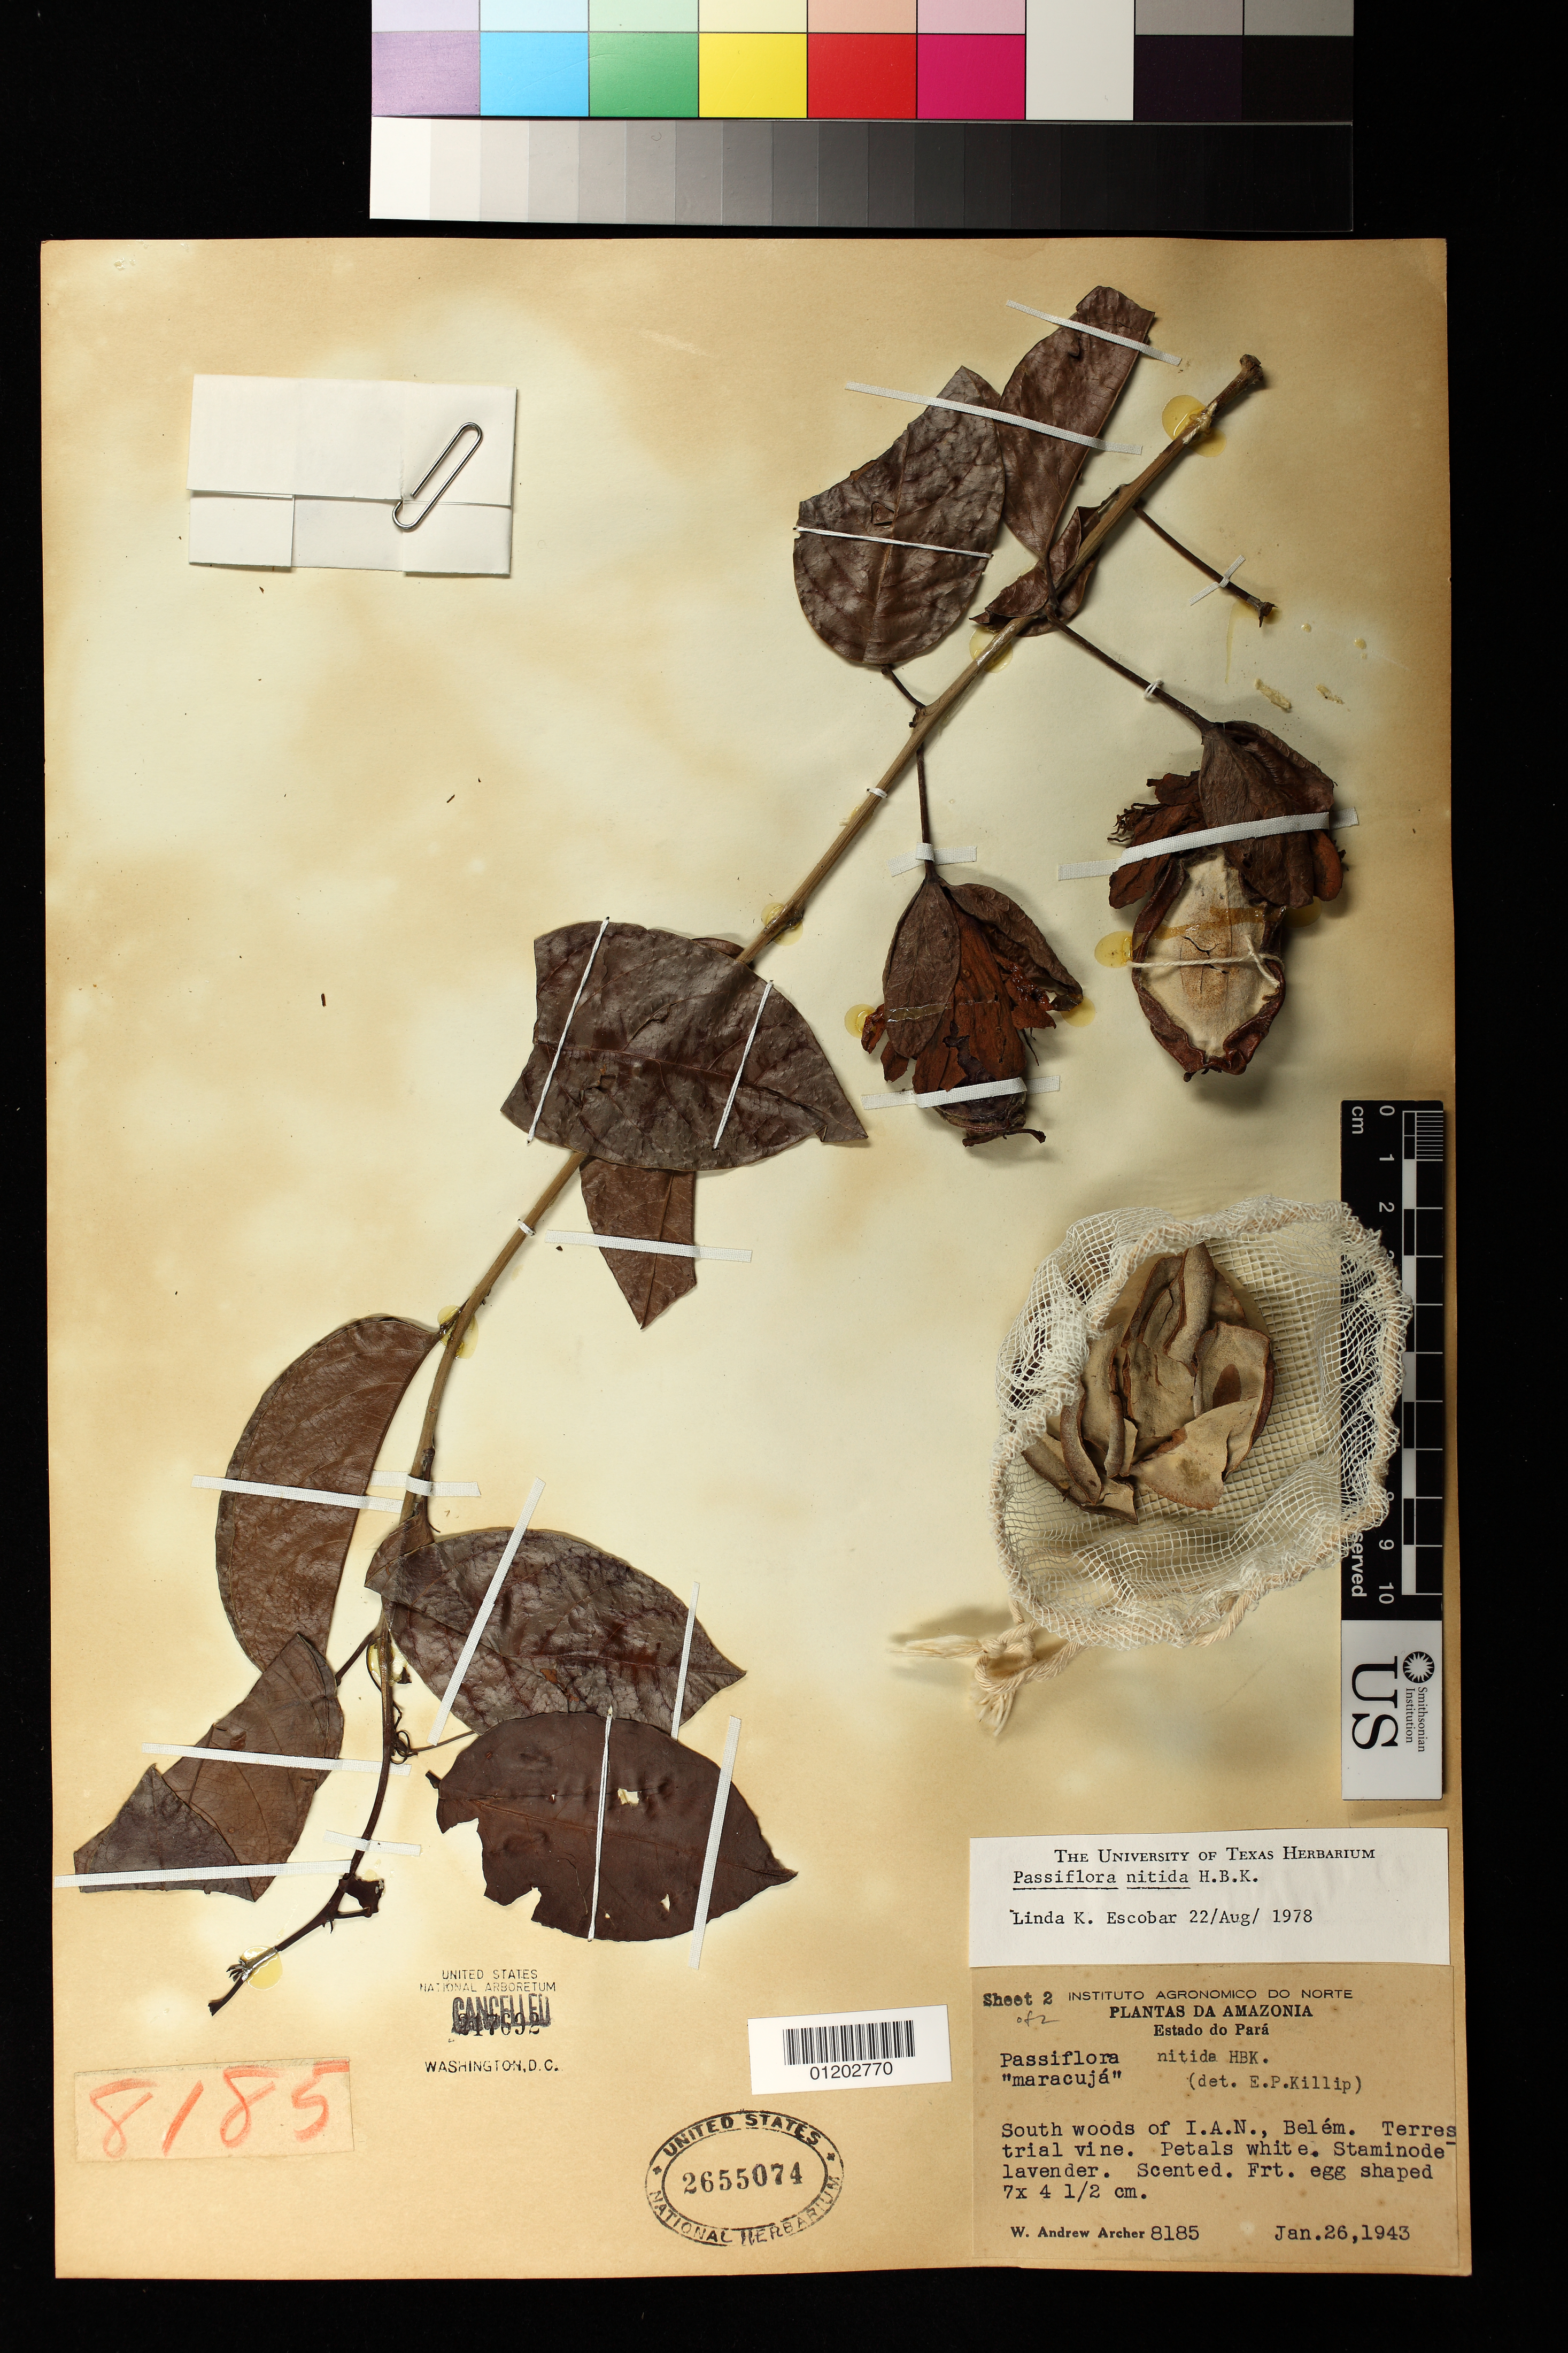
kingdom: Plantae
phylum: Tracheophyta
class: Magnoliopsida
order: Malpighiales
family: Passifloraceae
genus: Passiflora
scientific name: Passiflora nitida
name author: Kunth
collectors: W. A. Archer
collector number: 8185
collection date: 1943-01-26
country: Brazil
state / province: Pará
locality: South woods of IAN, Belém.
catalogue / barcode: US 2655074